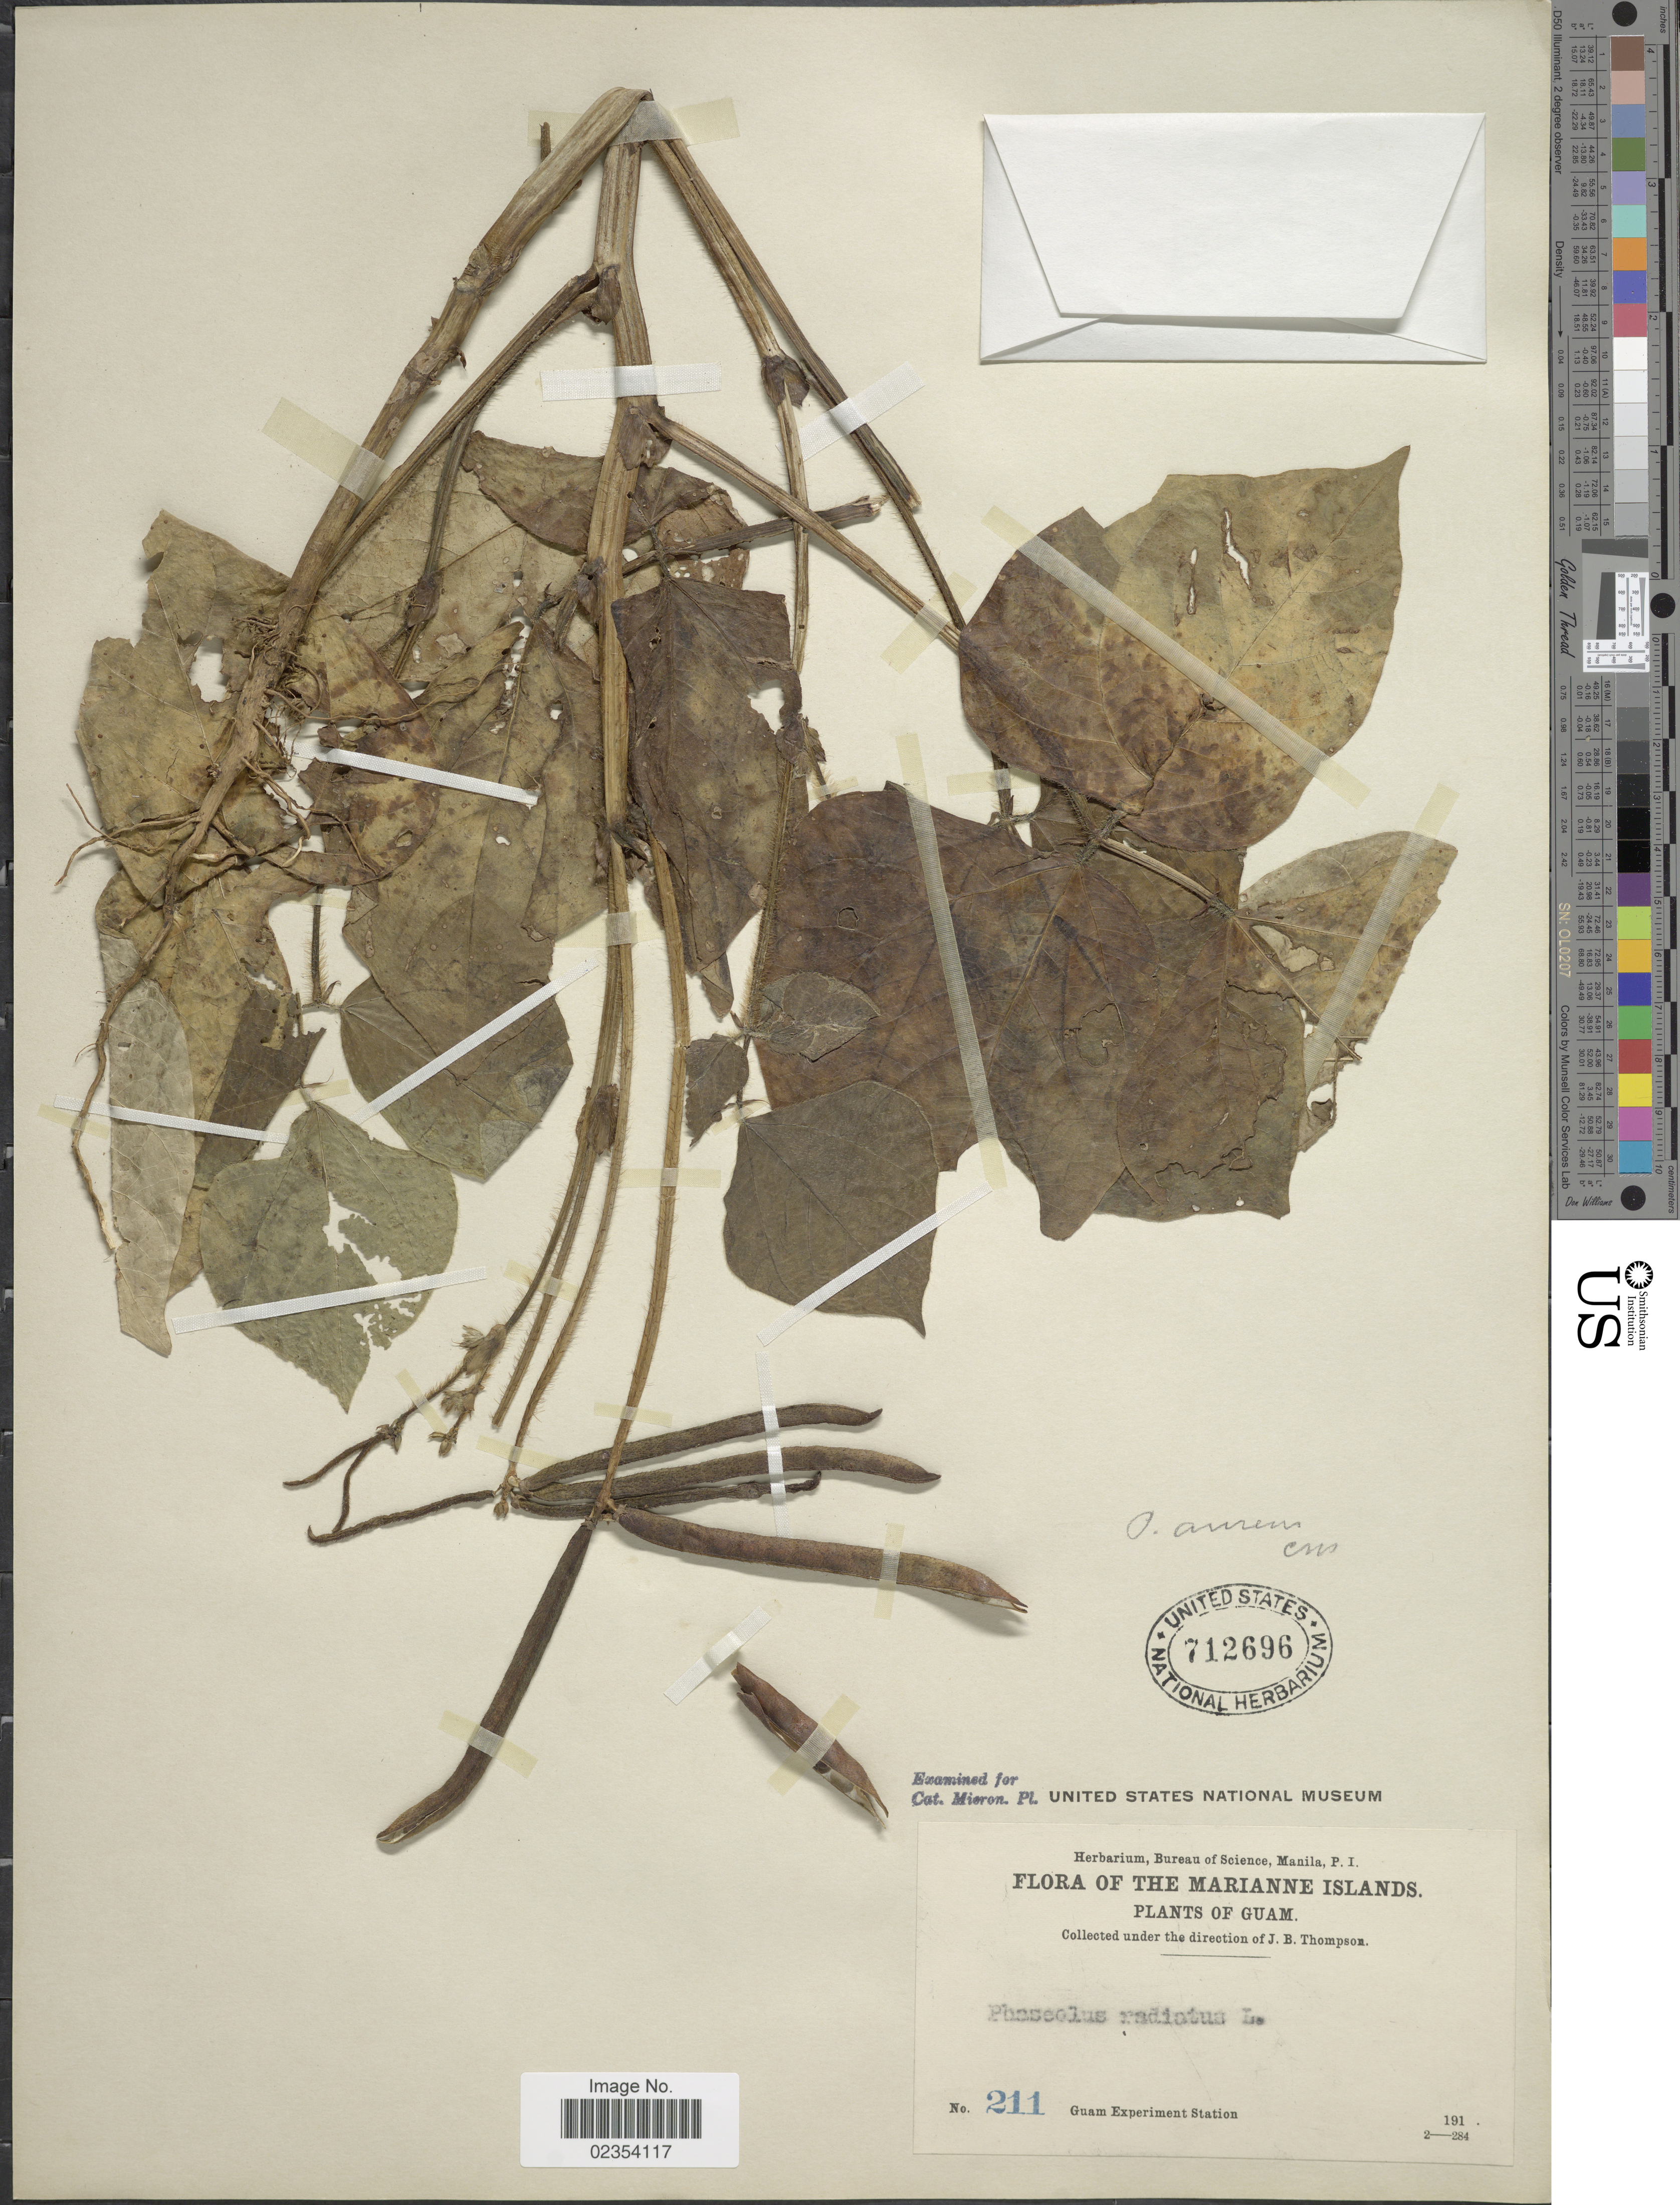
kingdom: Plantae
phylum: Tracheophyta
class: Magnoliopsida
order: Fabales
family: Fabaceae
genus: Vigna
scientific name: Vigna sp.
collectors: Guam Exp. Sta.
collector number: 211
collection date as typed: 191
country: Guam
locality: The Marianne Islands.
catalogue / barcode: US 712696